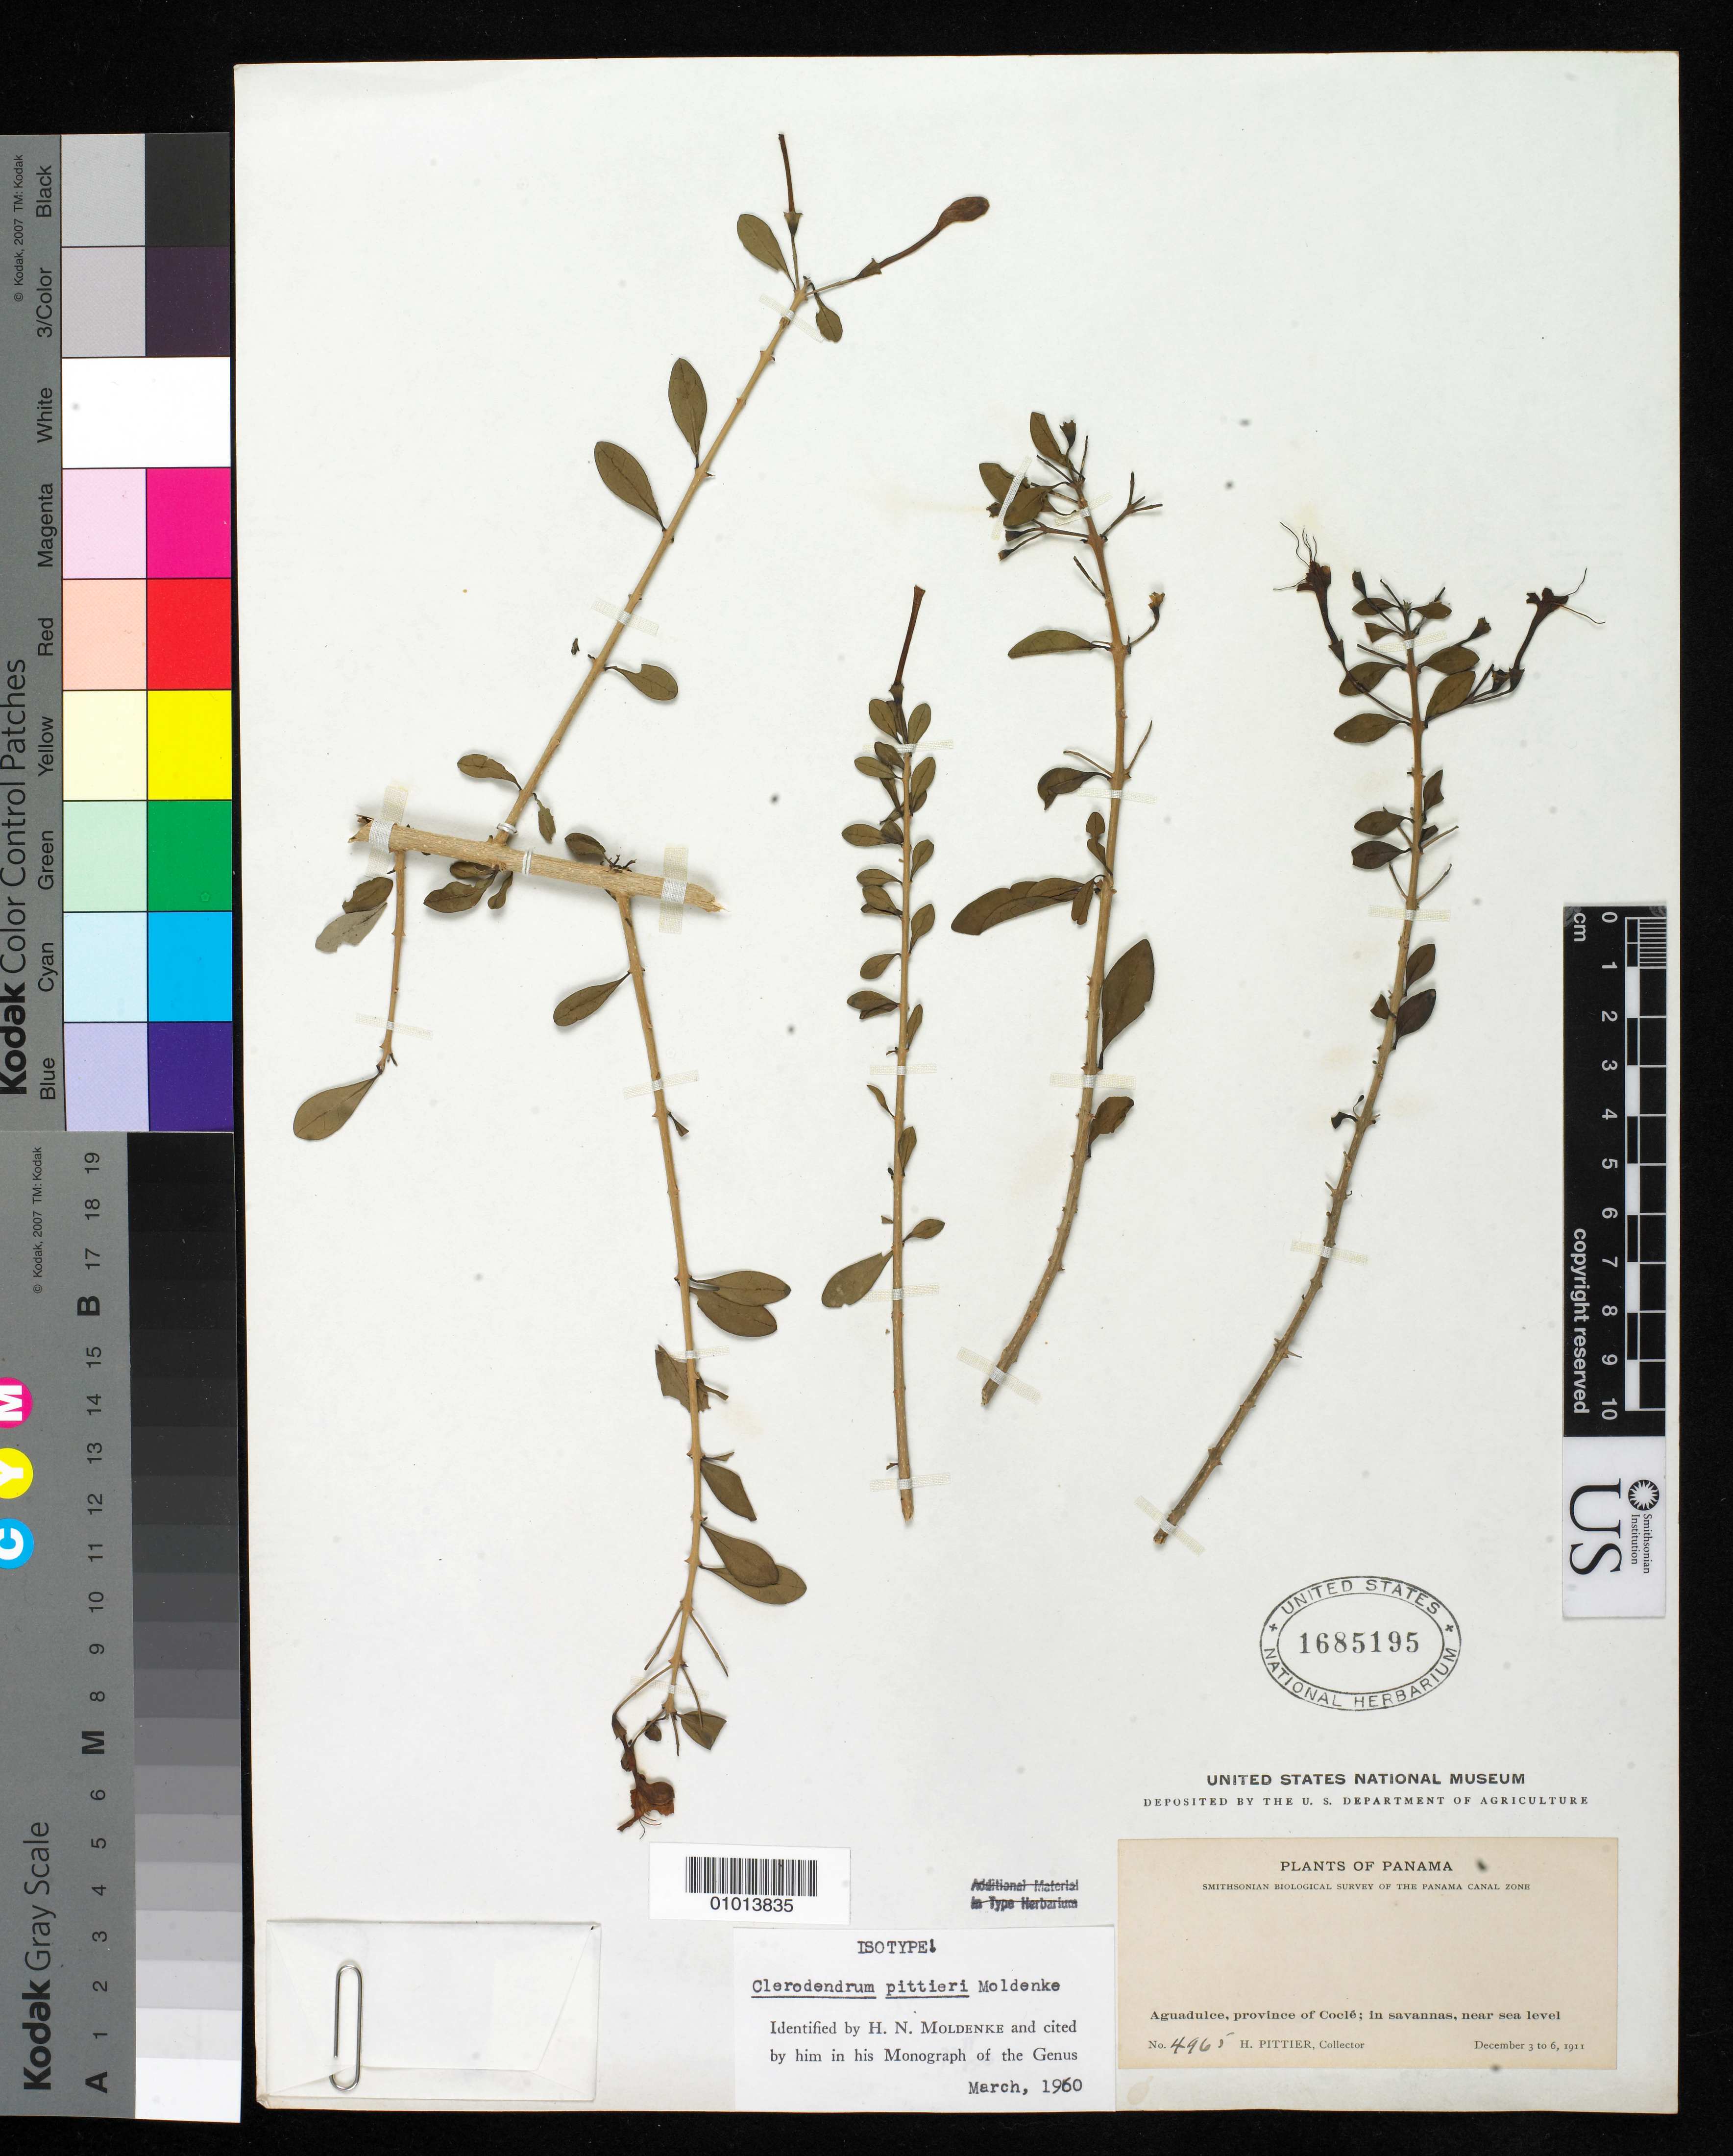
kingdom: Plantae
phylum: Tracheophyta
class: Magnoliopsida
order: Lamiales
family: Lamiaceae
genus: Clerodendrum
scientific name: Clerodendrum pittieri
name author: Moldenke ex Standl.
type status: Isotype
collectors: H. F. Pittier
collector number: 4965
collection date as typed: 03 Dec 1911 to 06 Dec 1911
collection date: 1911-12-03/1911-12-06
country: Panama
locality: Aguadulce, province of Coclé; in savannas near sea level.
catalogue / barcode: US 1685195